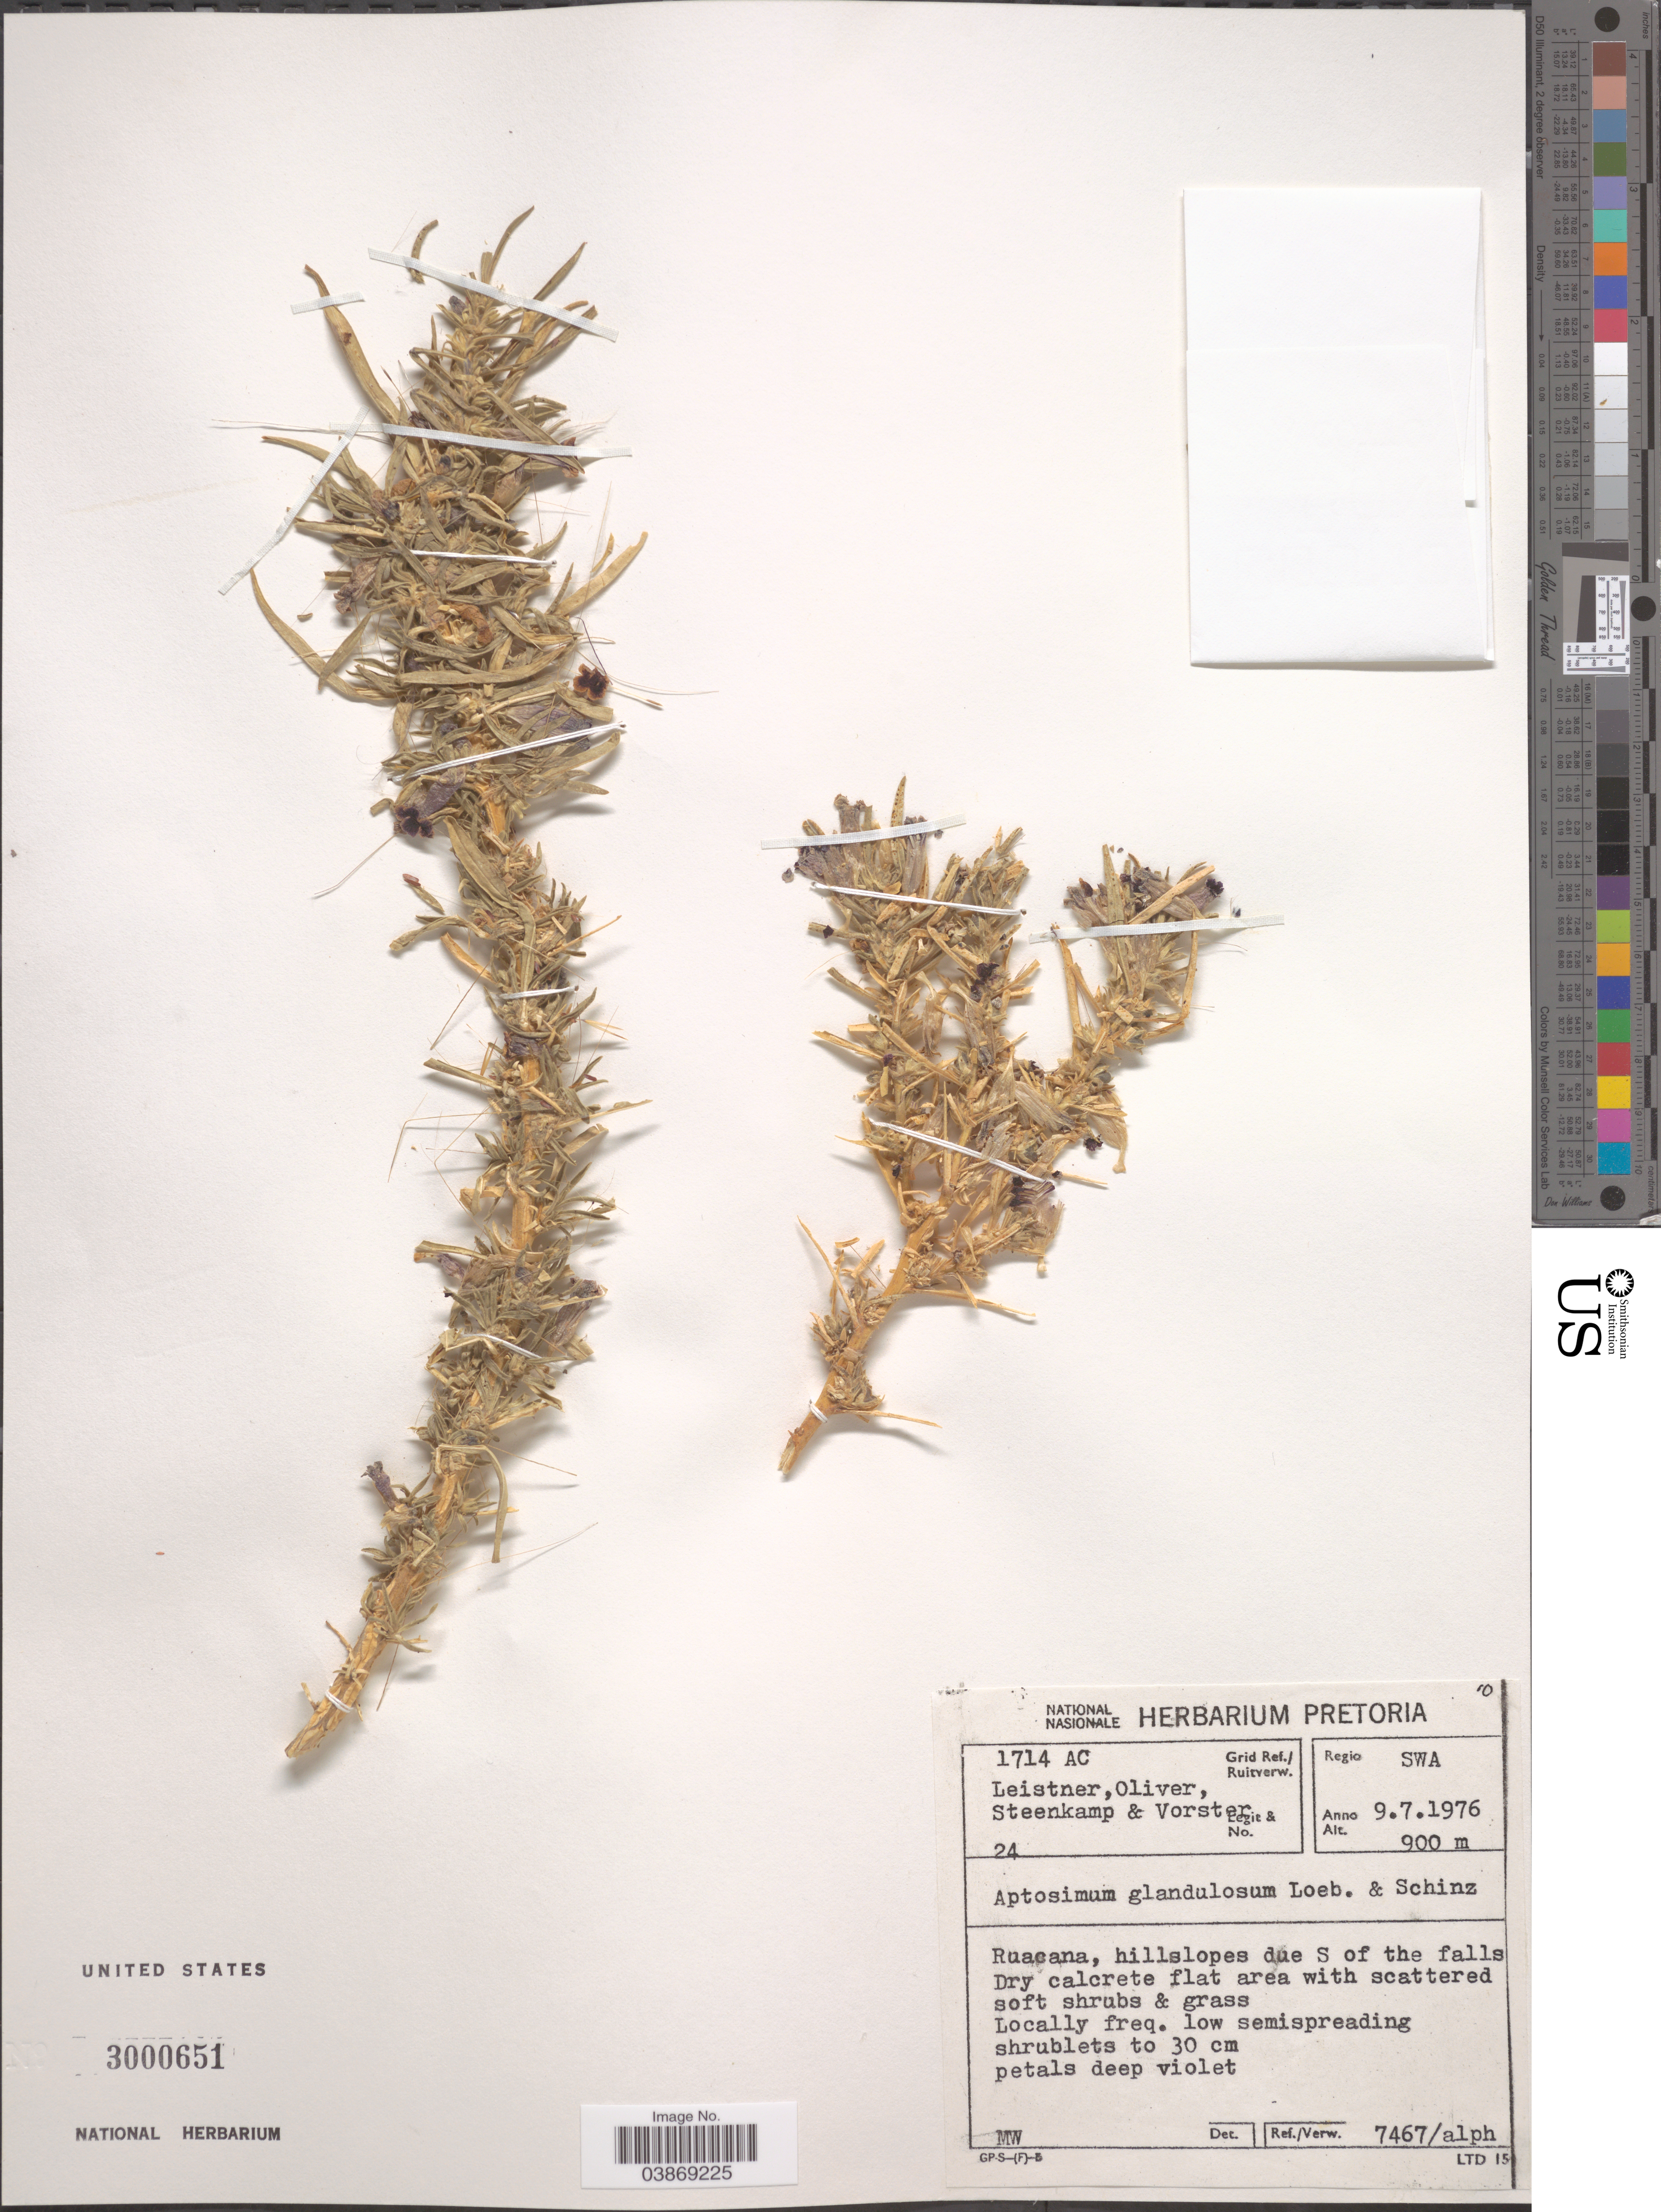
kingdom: Plantae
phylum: Tracheophyta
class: Magnoliopsida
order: Lamiales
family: Scrophulariaceae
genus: Aptosimum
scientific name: Aptosimum glandulosum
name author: Emil Weber & Schinz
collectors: Leistner, Oliver, --, -- Steenkamp & -. Vorster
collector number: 24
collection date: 1976-07-09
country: Namibia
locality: Grid Ref./ Ruitverw. 1714 AC. Regio SWA. Ruacana, hillslopes due S of the falls.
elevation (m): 900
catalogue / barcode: US 3000651